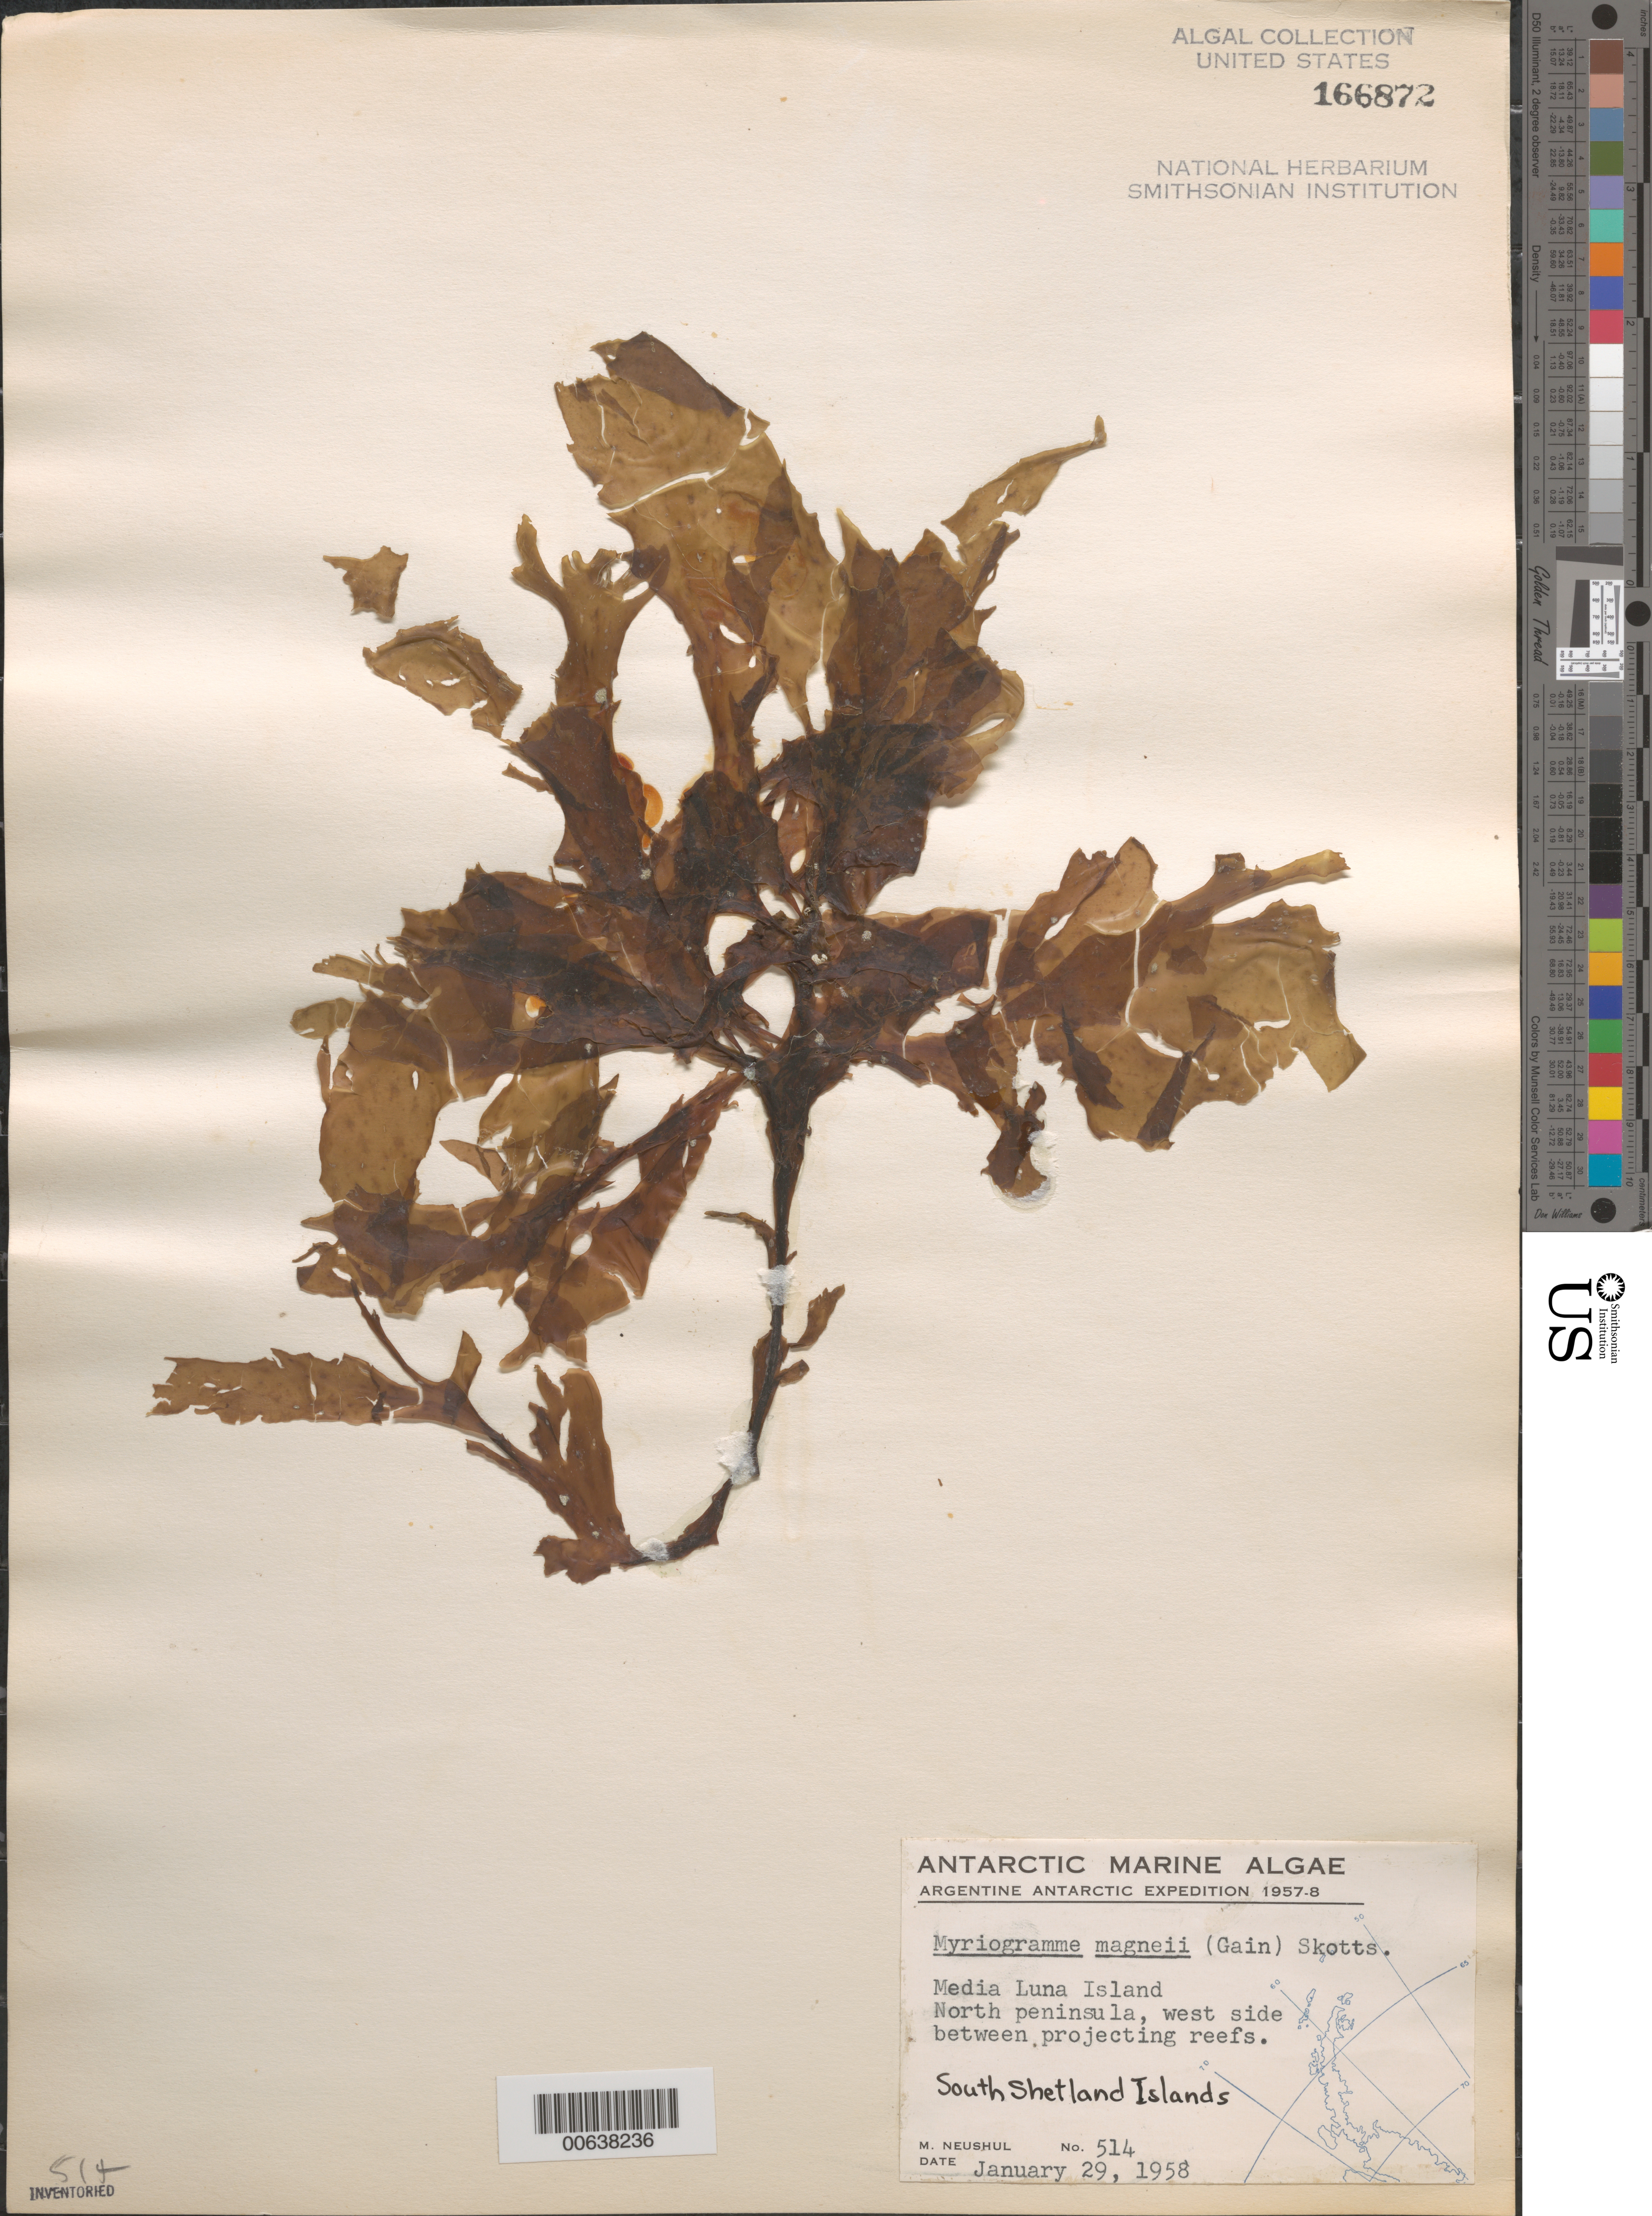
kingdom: Plantae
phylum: Rhodophyta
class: Florideophyceae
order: Ceramiales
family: Delesseriaceae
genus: Myriogramme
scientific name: Myriogramme magneii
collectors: M. Neushul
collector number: Neushul 514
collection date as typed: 29 Jan 1958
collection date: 1958-01-29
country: Antarctica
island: Half Moon Island (Media Luna Island)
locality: North Peninsula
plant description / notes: Argentine Antarctic Expedition, 1957-1958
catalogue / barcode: US 166872